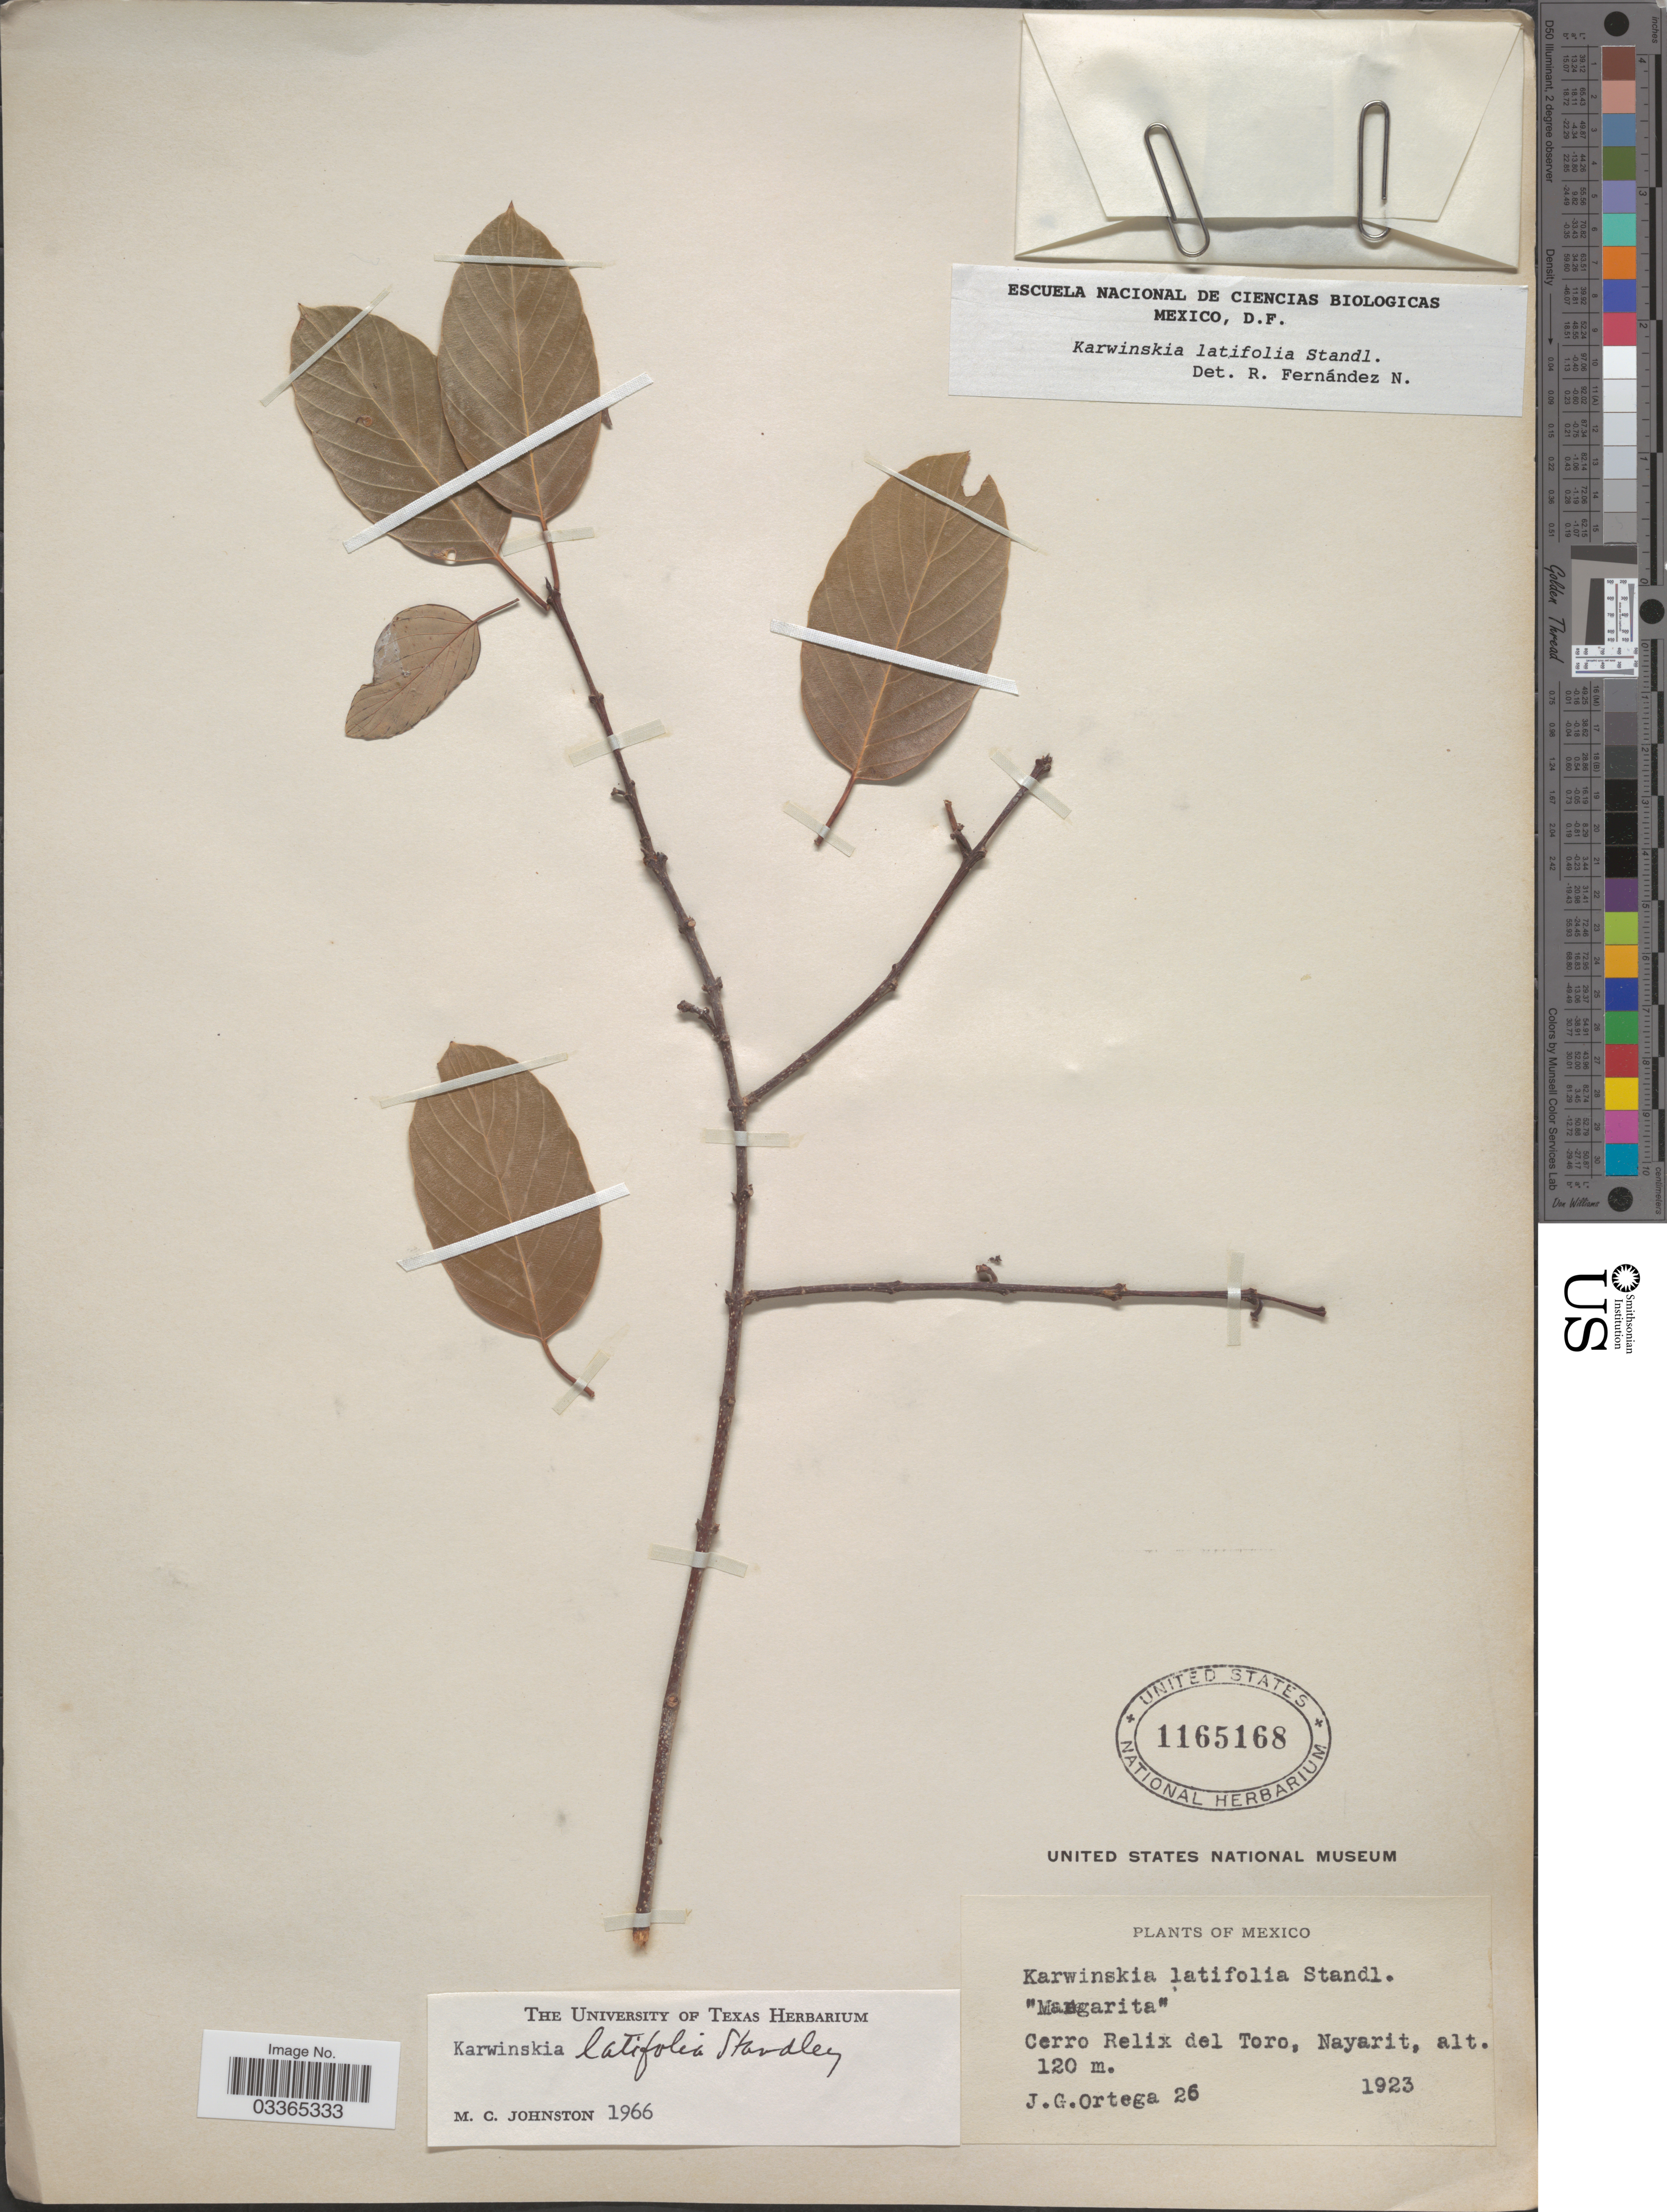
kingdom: Plantae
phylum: Tracheophyta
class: Magnoliopsida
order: Rosales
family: Rhamnaceae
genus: Karwinskia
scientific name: Karwinskia latifolia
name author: Standl.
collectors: J. Ortega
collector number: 26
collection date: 1923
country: Mexico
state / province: Nayarit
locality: Cerro Relix del Toro.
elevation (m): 120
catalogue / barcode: US 1165168